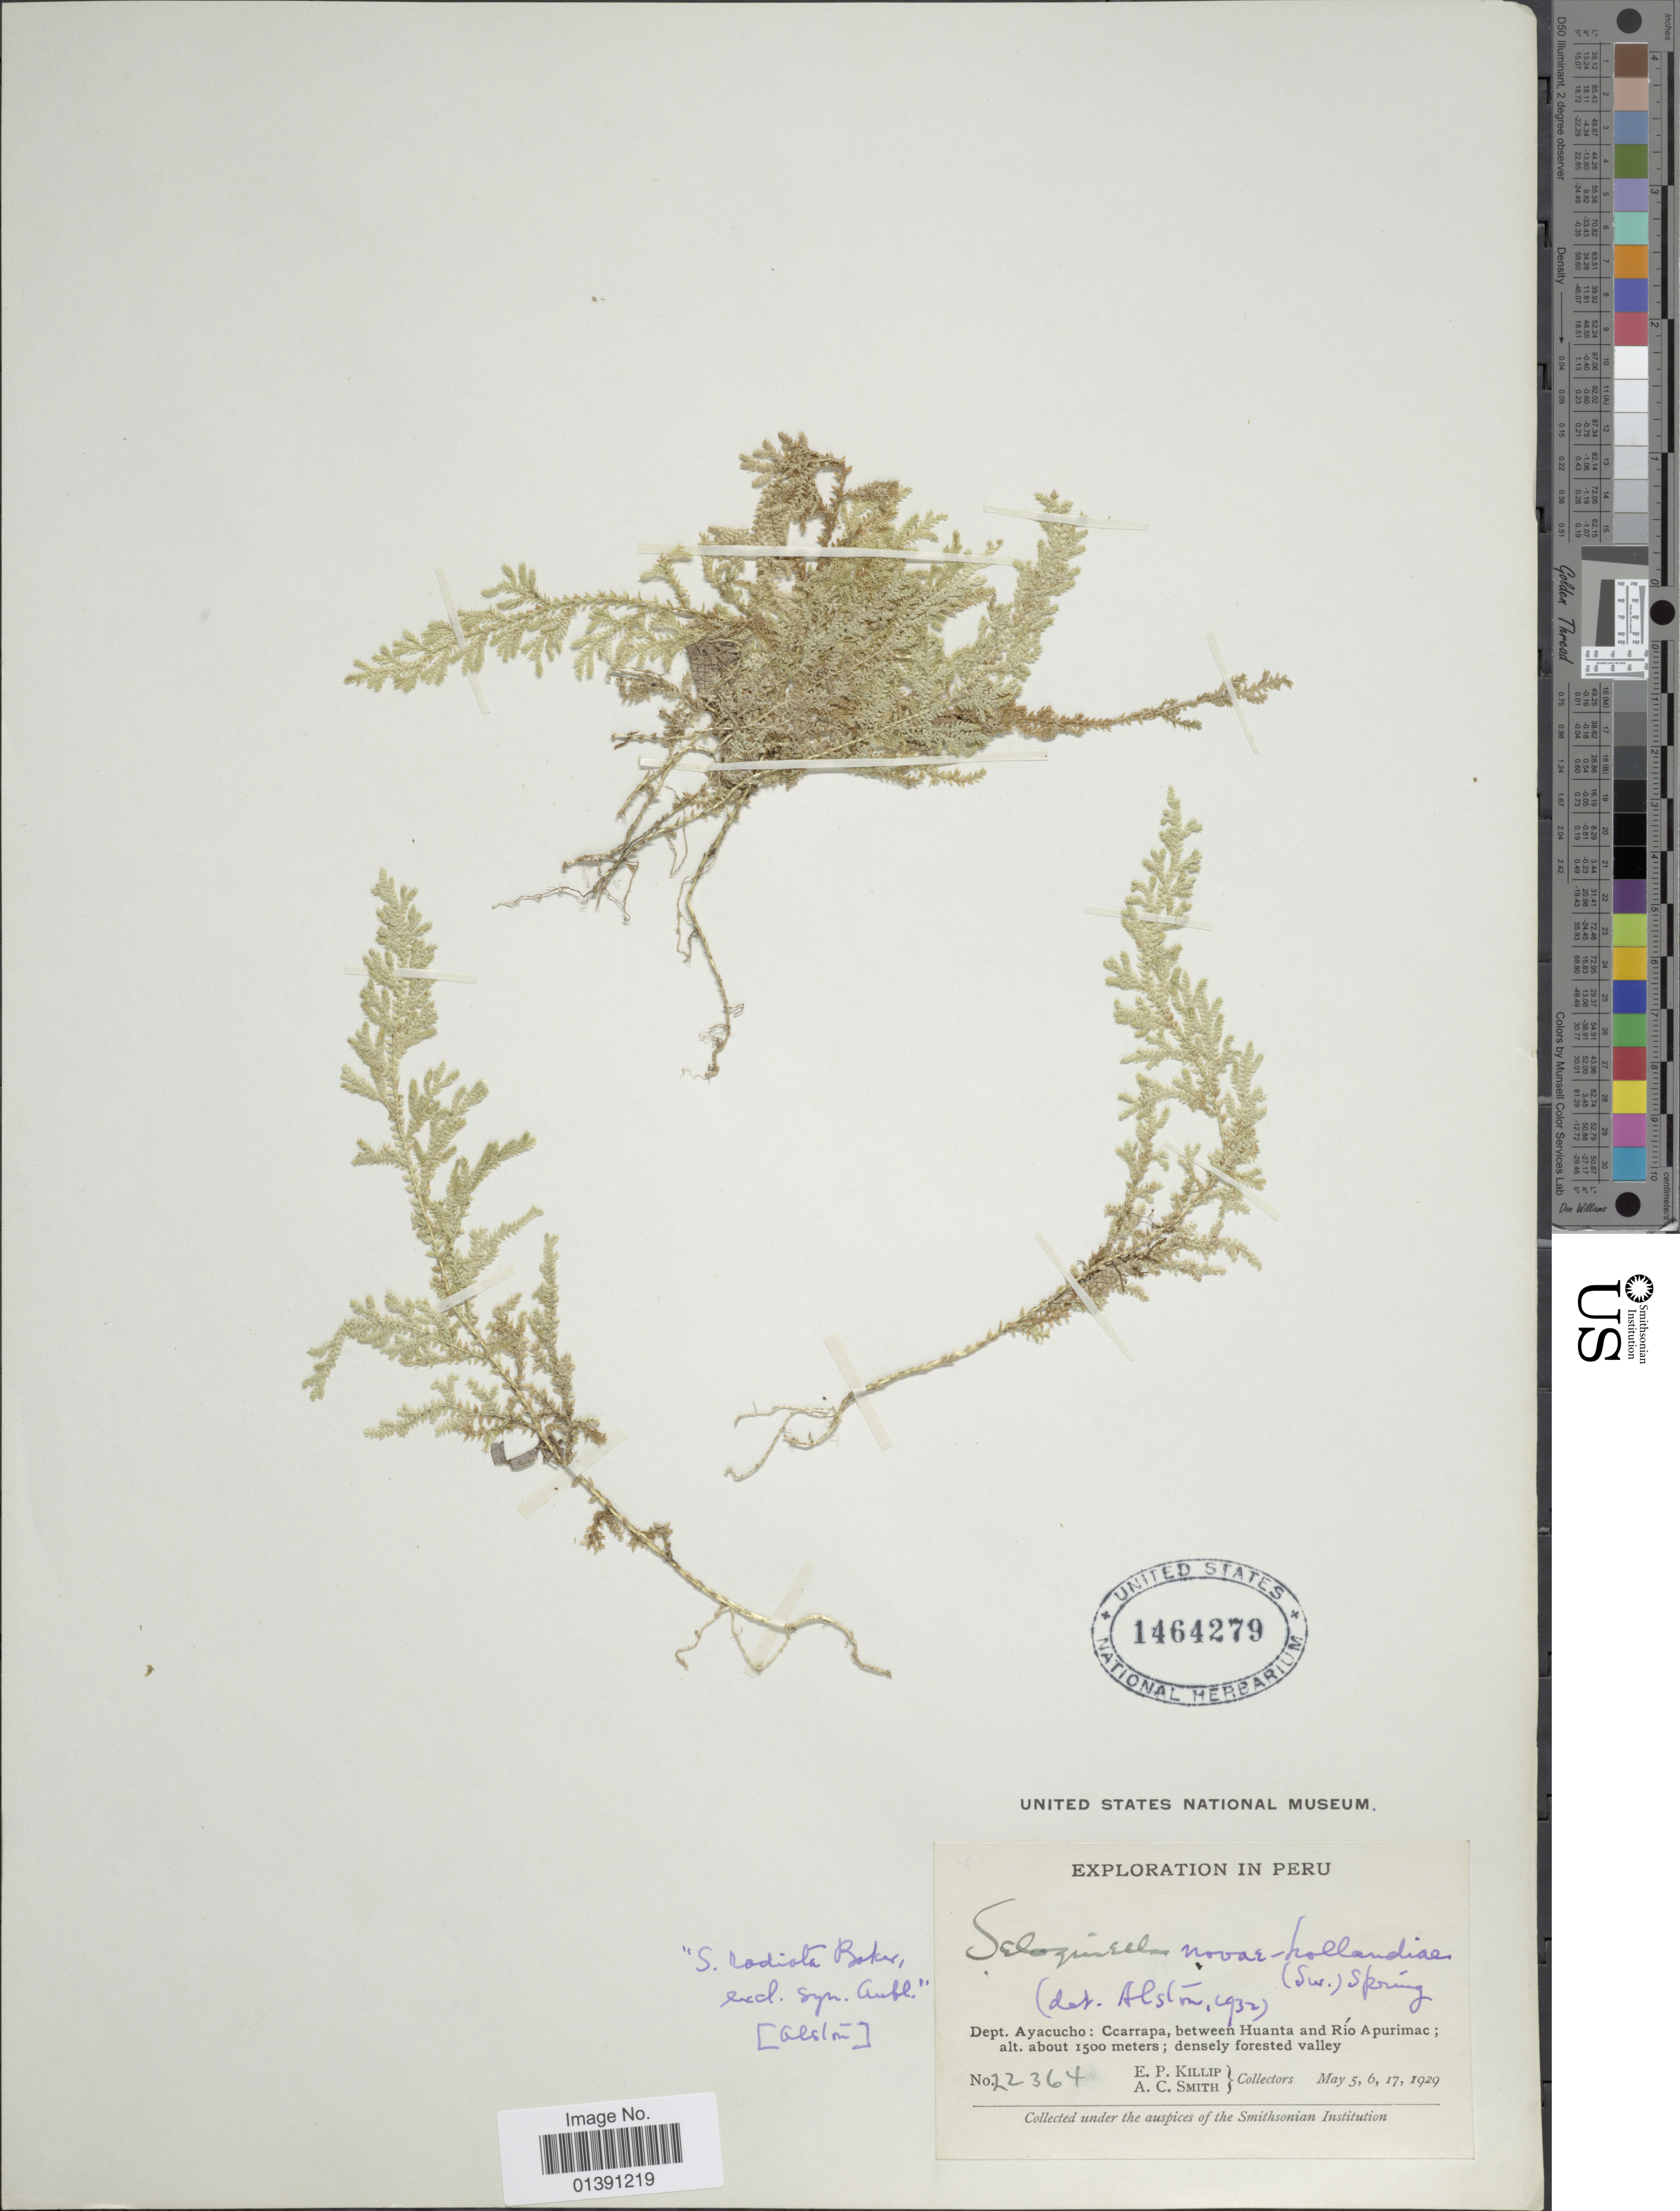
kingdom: Plantae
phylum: Tracheophyta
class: Lycopodiopsida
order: Selaginellales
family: Selaginellaceae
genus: Selaginella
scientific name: Selaginella novae-hollandiae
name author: (Sw.) Spring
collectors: E. P. Killip & A. C. Smith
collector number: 22364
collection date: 1929-05-05/1929-05-17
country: Peru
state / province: Ayacucho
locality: Ccarrapa, between Huanta and Rio Apurimac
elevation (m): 1500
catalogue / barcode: US 1464279